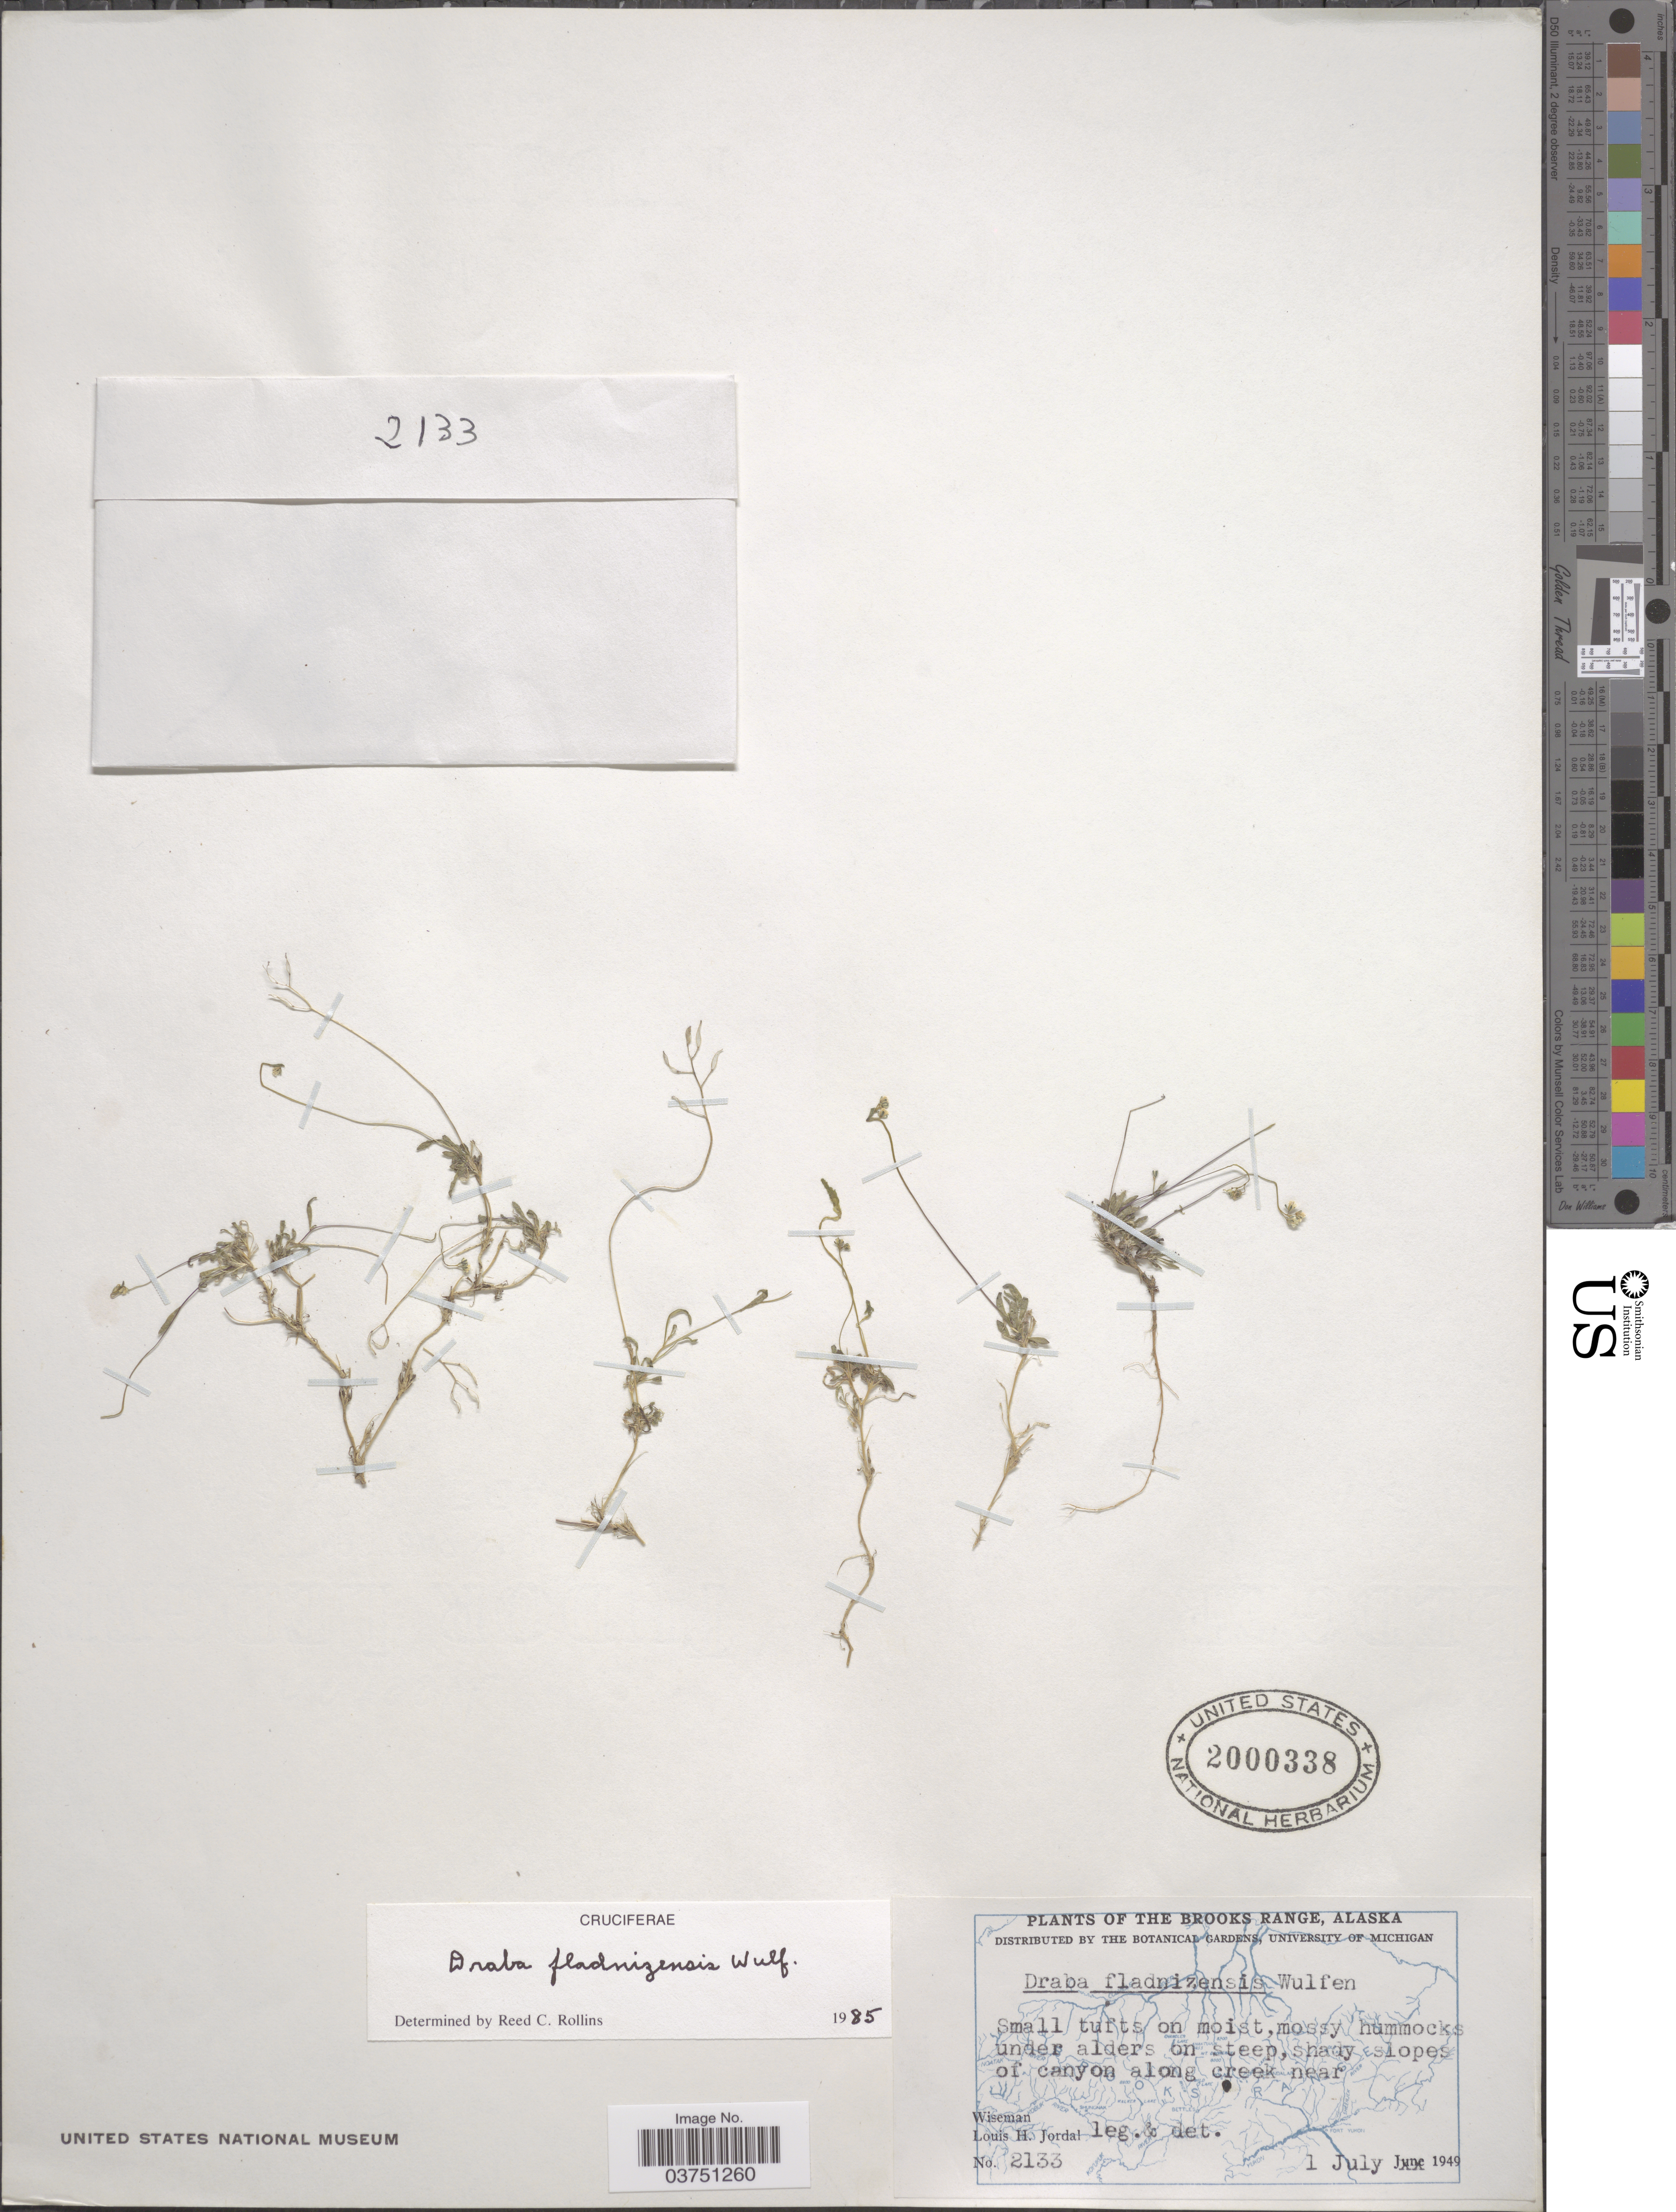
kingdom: Plantae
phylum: Tracheophyta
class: Magnoliopsida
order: Brassicales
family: Brassicaceae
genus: Draba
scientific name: Draba fladnizensis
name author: Wulfen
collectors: L. Jordal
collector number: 2133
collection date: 1949-07-01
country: United States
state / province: Alaska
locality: The Brooks Range. Shady slopes of canyon along creek near Wiseman.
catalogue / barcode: US 2000338